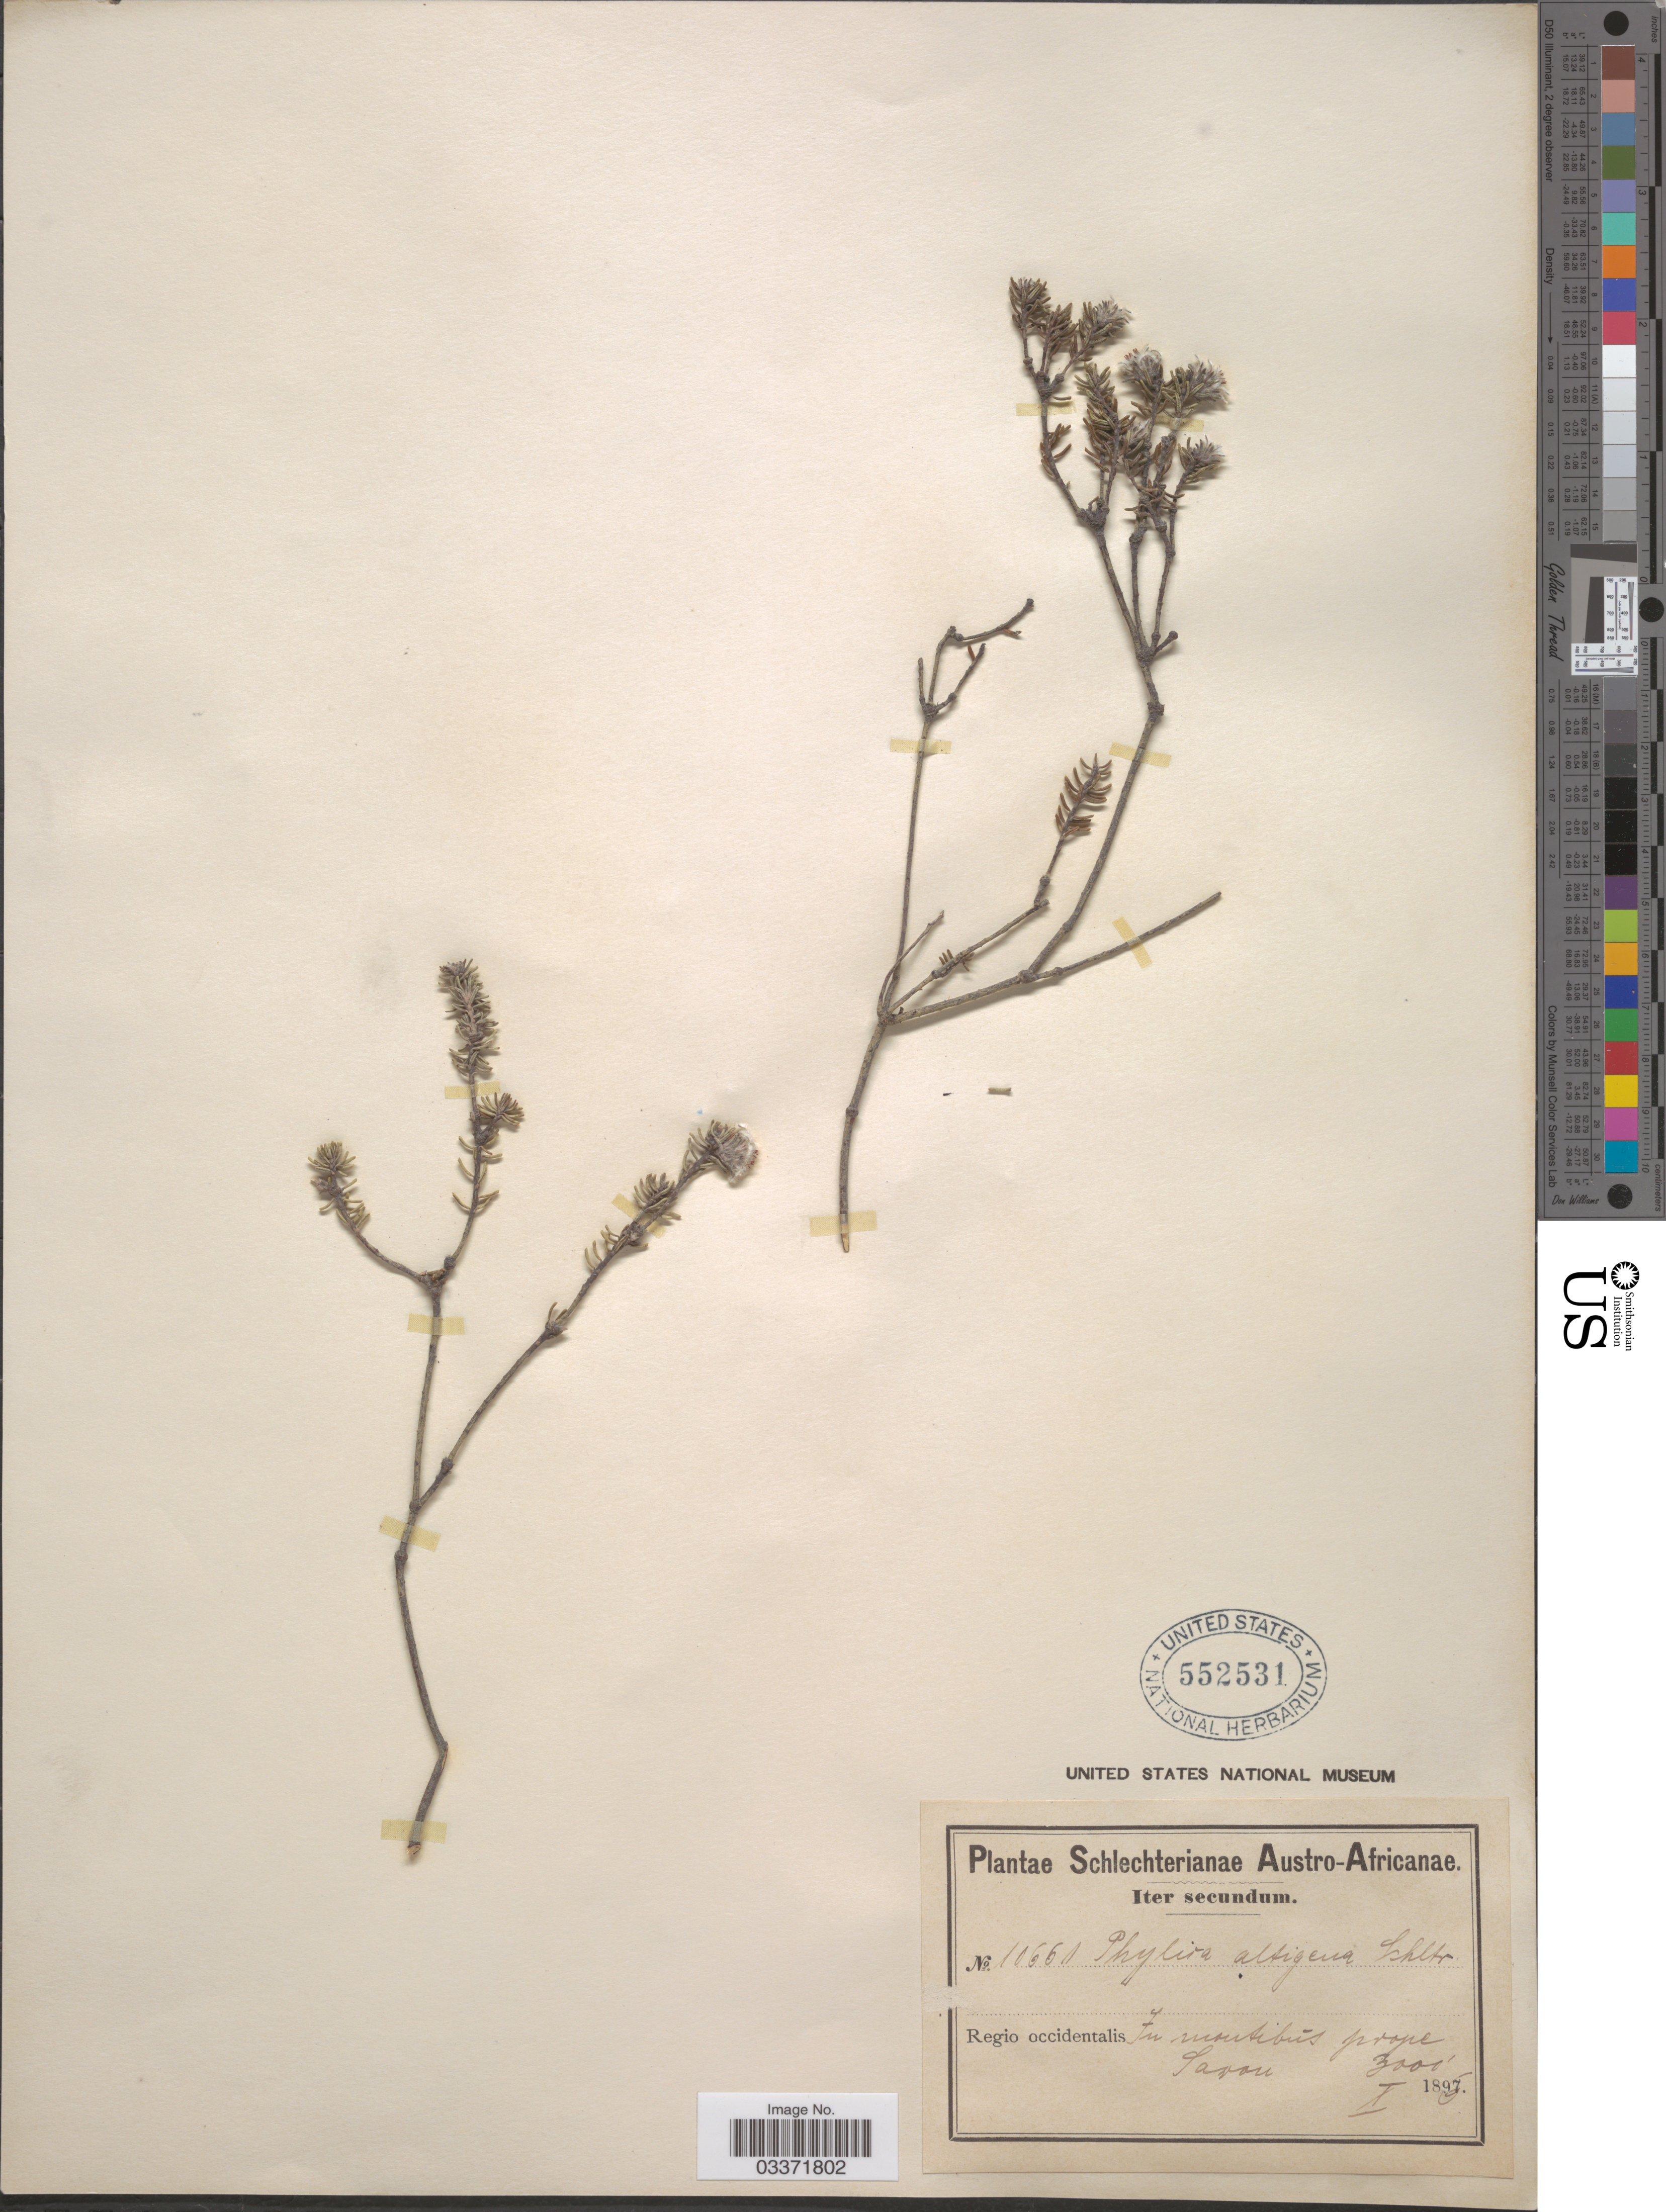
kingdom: Plantae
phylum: Tracheophyta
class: Magnoliopsida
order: Rosales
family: Rhamnaceae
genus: Phylica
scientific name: Phylica altigena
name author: Schltr.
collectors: Schlechter, --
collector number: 10661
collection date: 1896-10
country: South Africa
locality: Austro-Africanae, Regio occidentalis, In montibus prope Saron.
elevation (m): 914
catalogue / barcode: US 552531